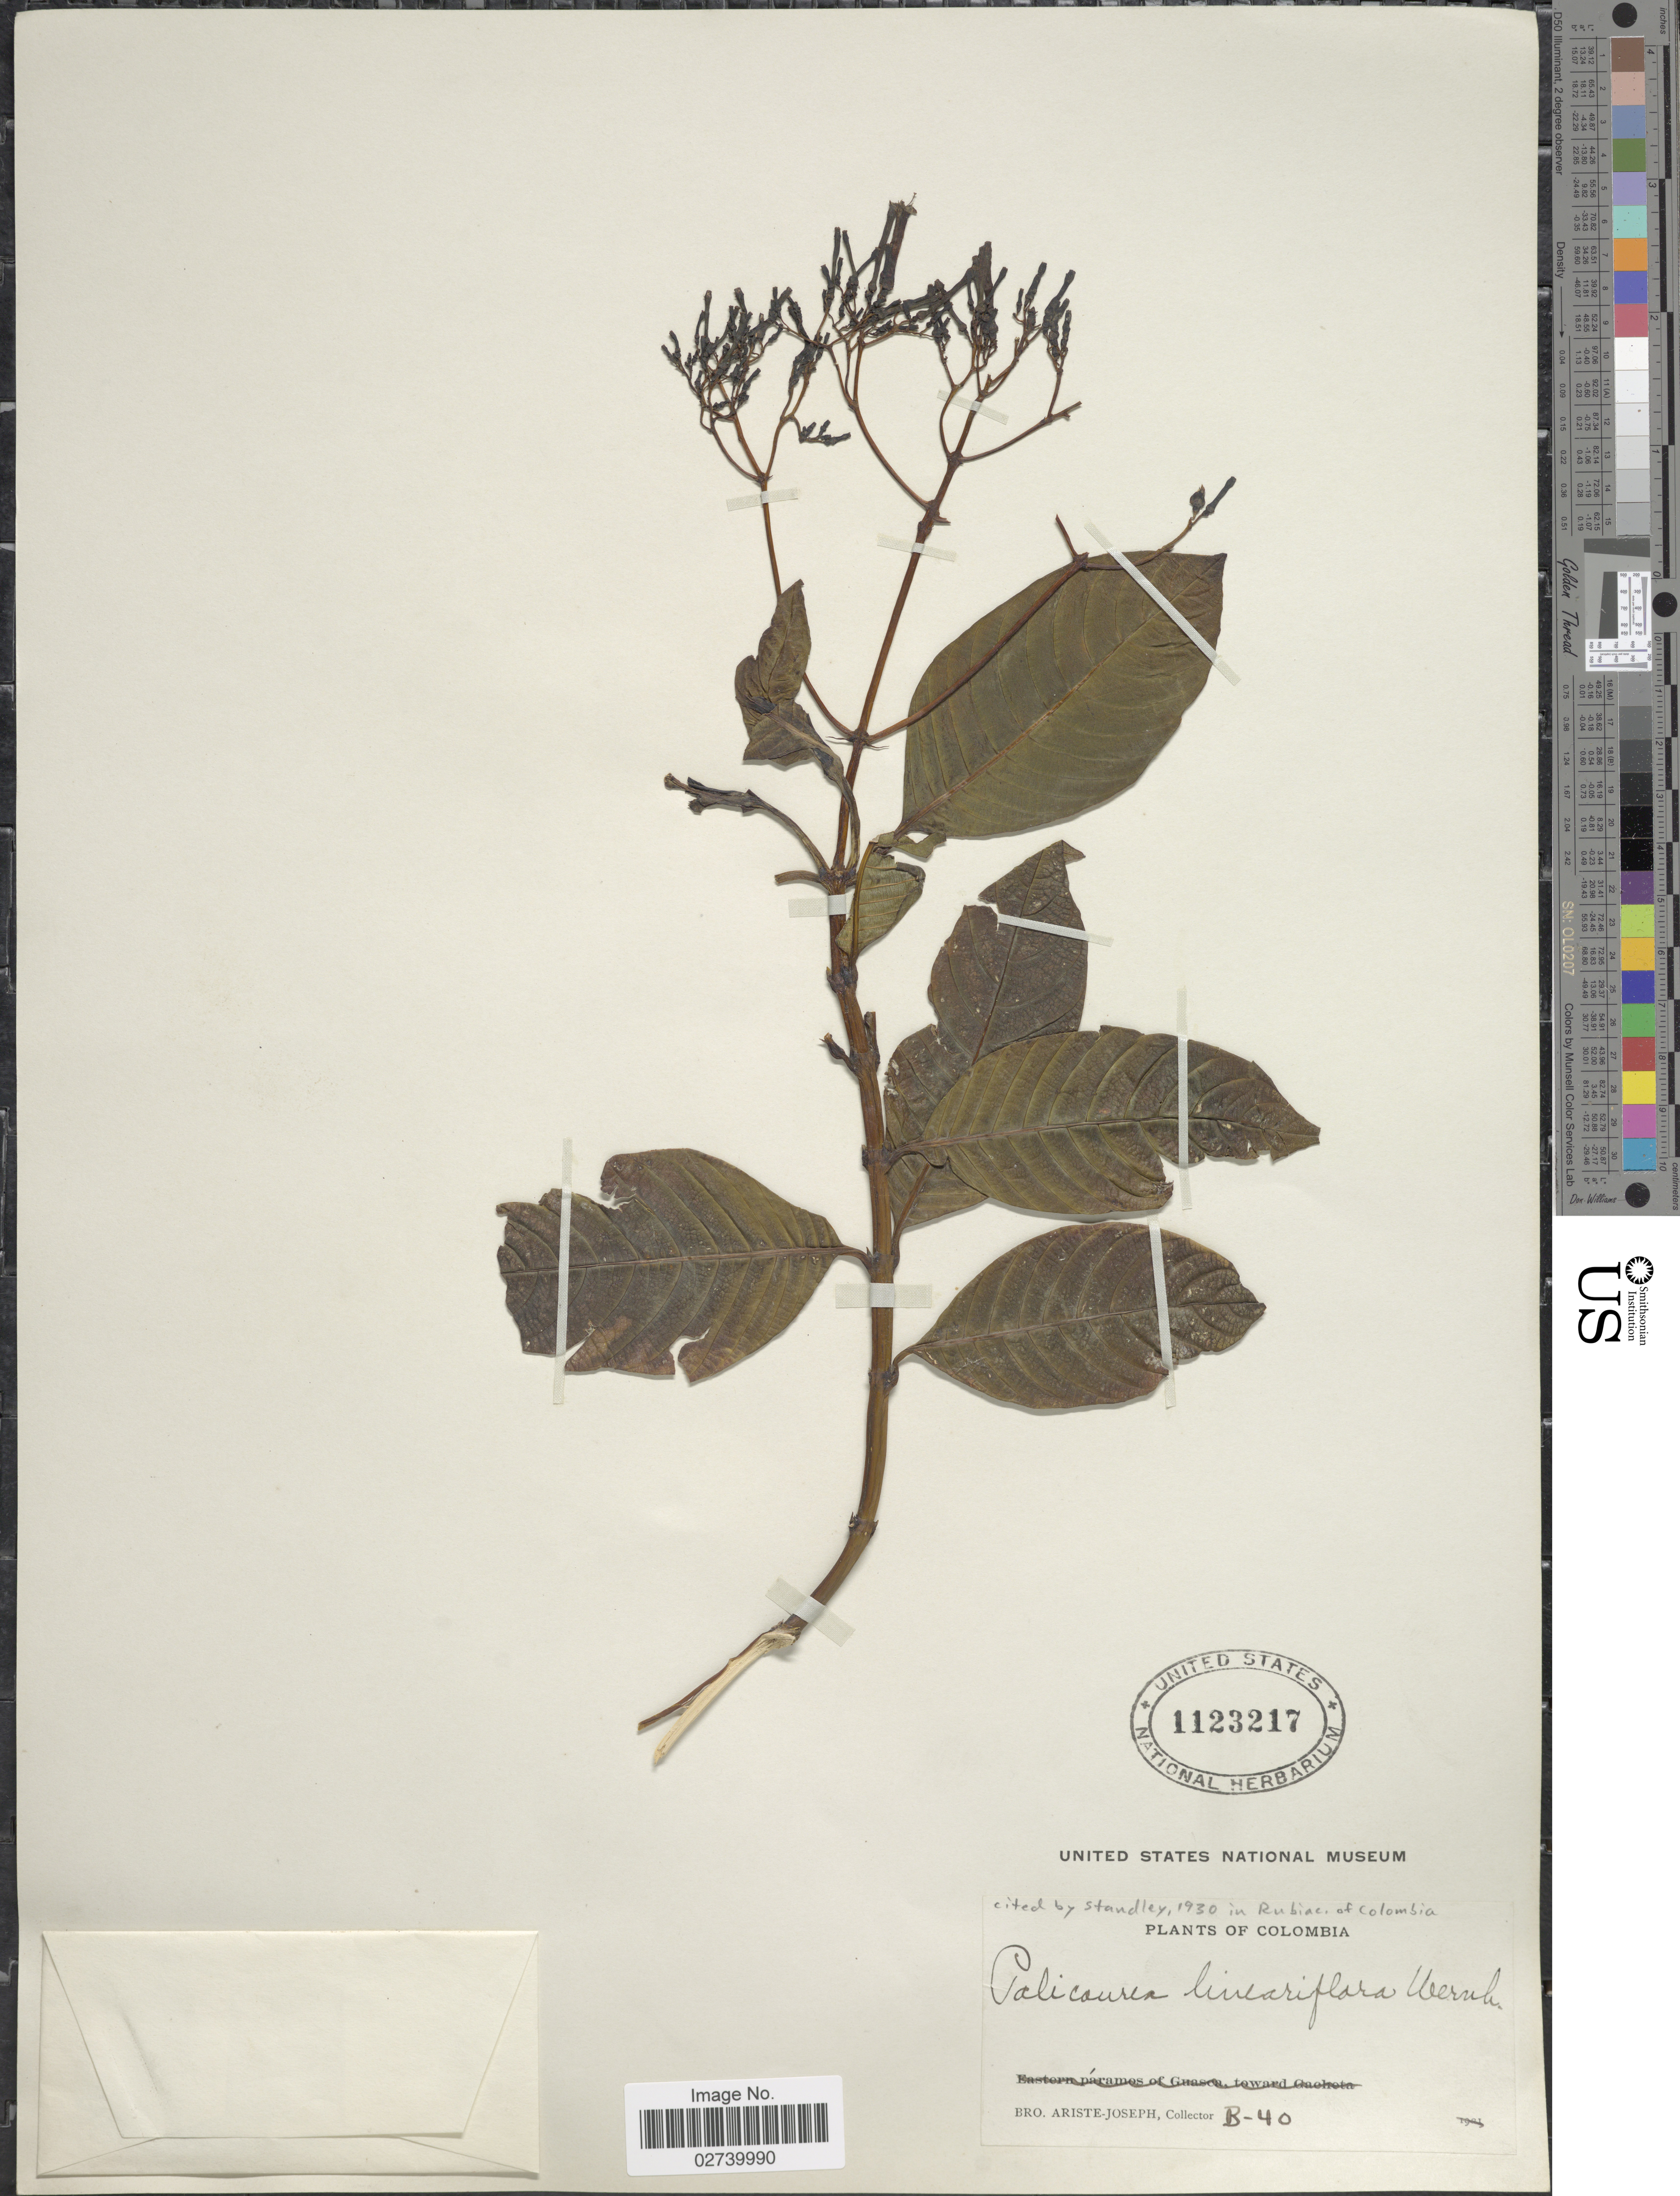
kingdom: Plantae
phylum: Tracheophyta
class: Magnoliopsida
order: Gentianales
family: Rubiaceae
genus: Palicourea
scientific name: Palicourea lineariflora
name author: Wernham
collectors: Bro. Ariste-Joseph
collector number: B-40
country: Colombia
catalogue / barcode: US 1123217